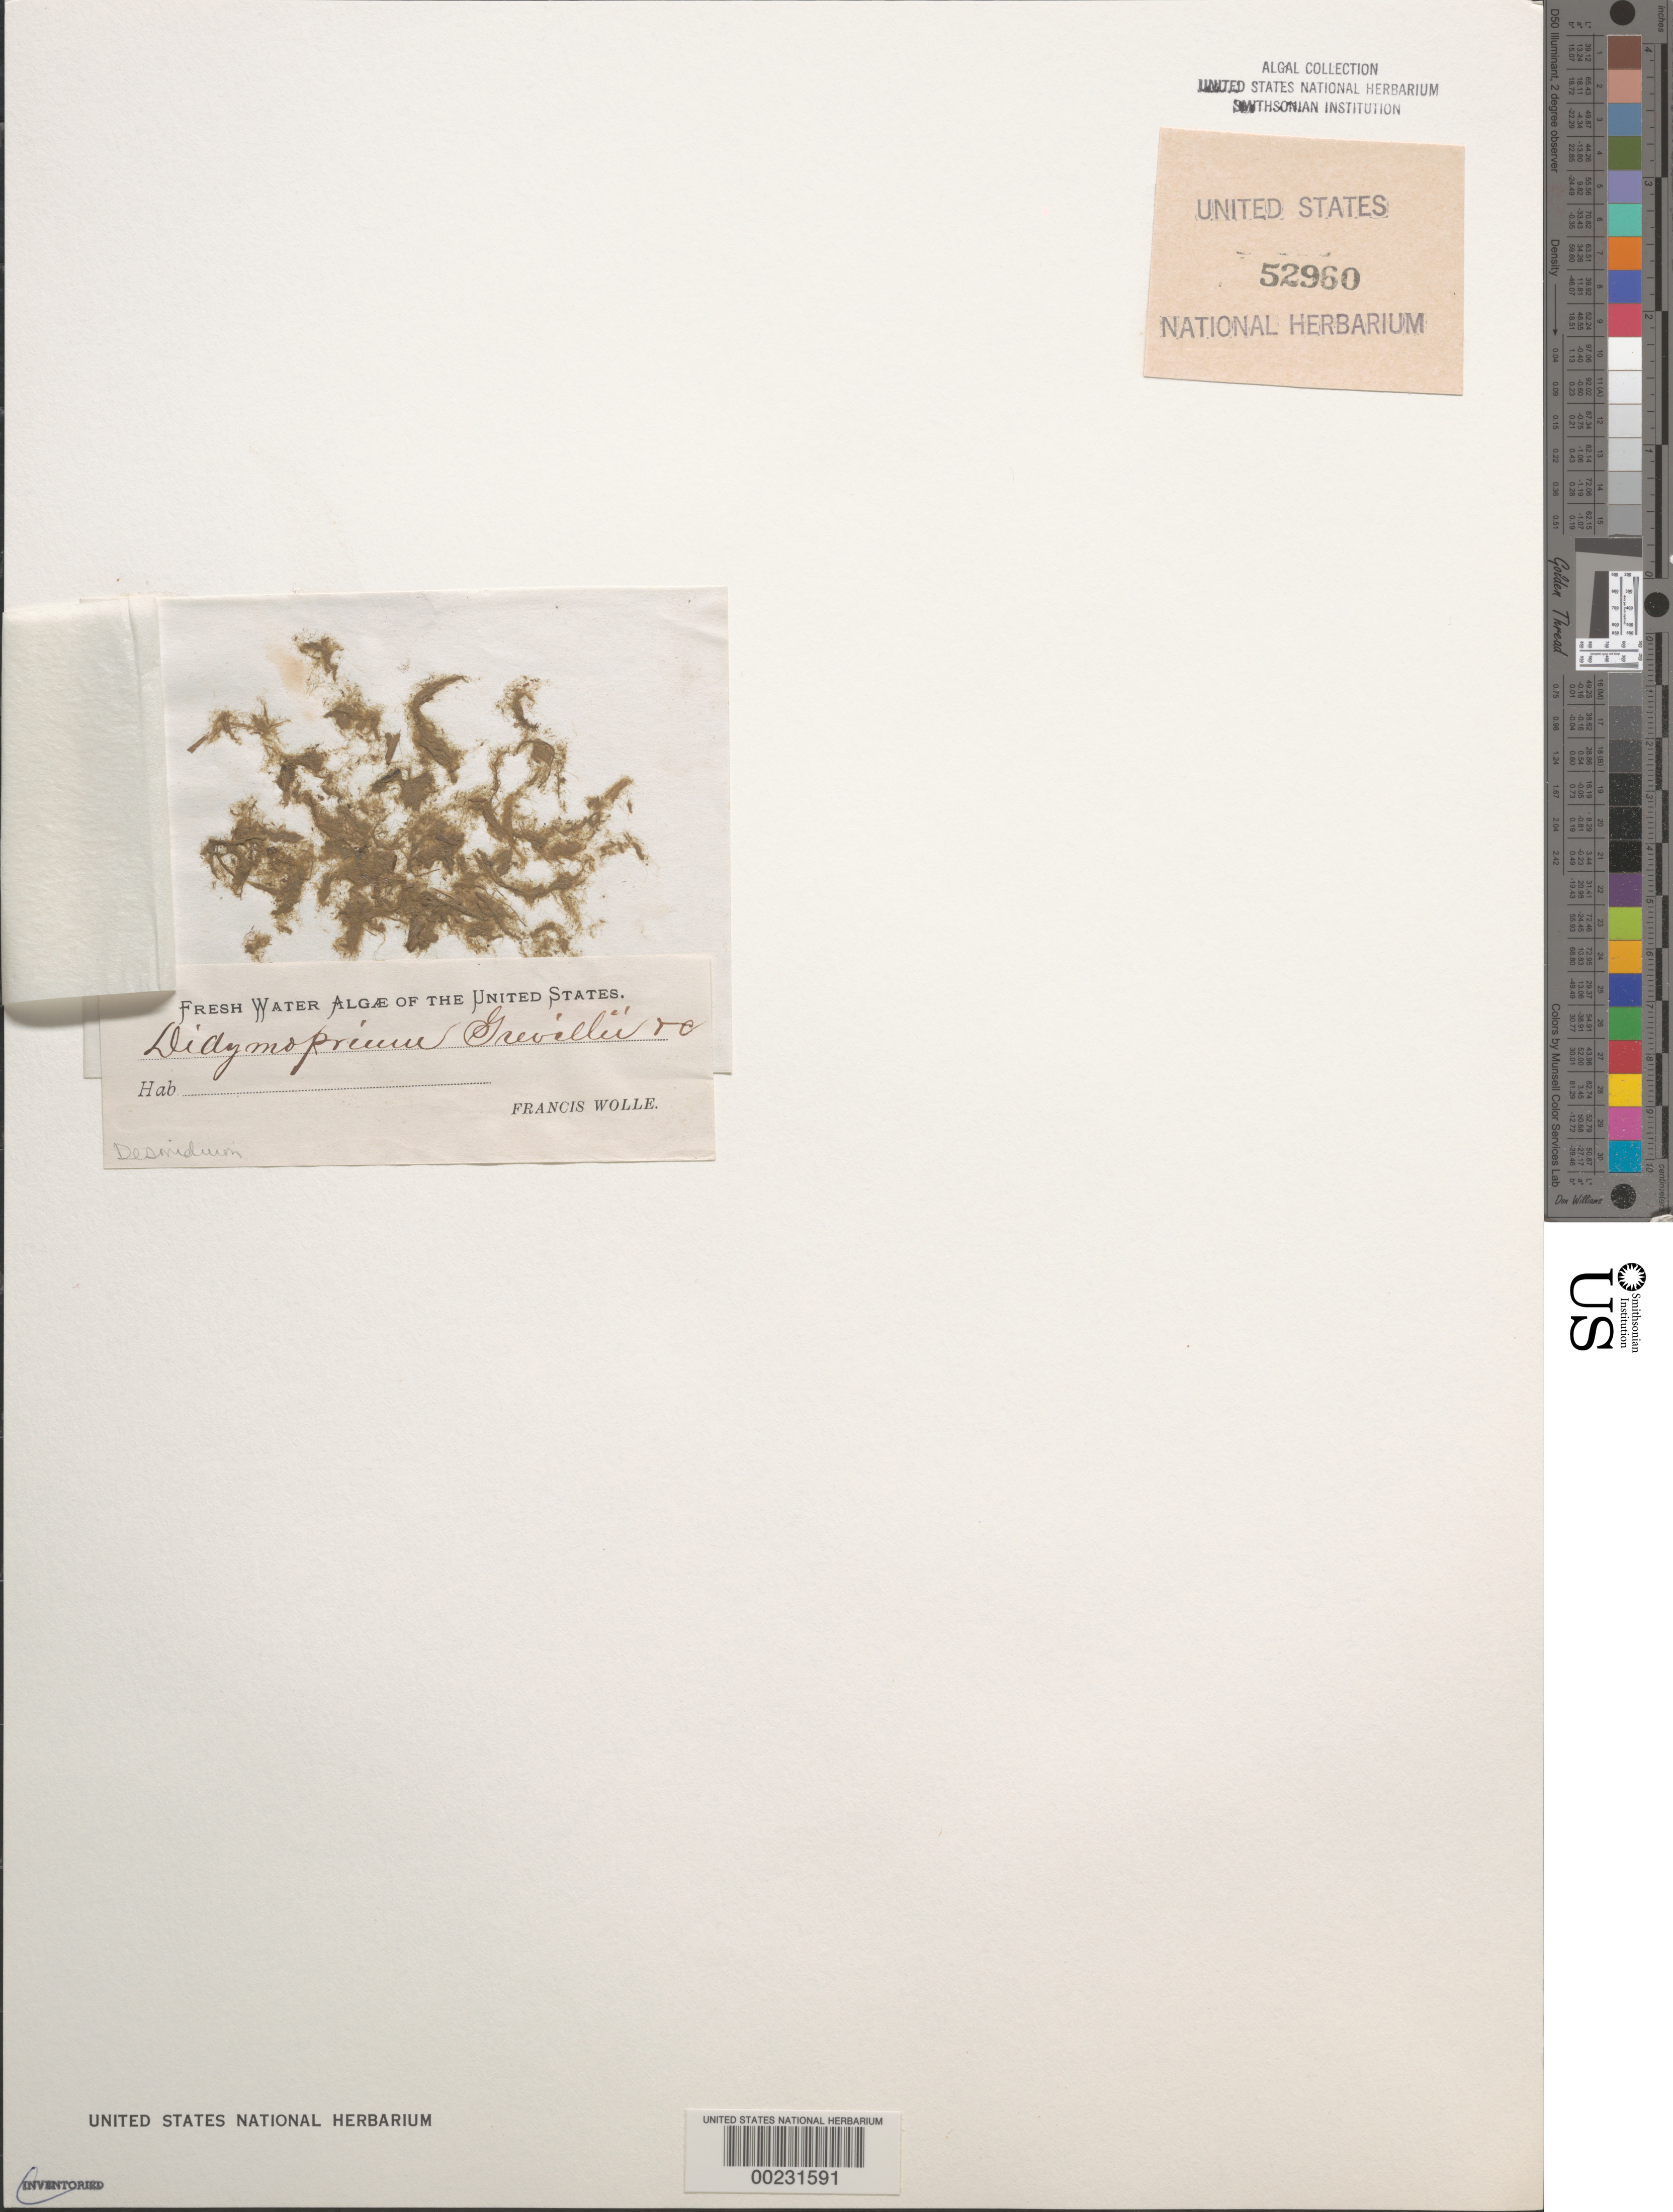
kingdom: Plantae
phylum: Charophyta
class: Zygnematophyceae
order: Zygnematales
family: Desmidiaceae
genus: Desmidium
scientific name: Desmidium grevillei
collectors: F. Wolle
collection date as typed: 18--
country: United States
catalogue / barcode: US 52960